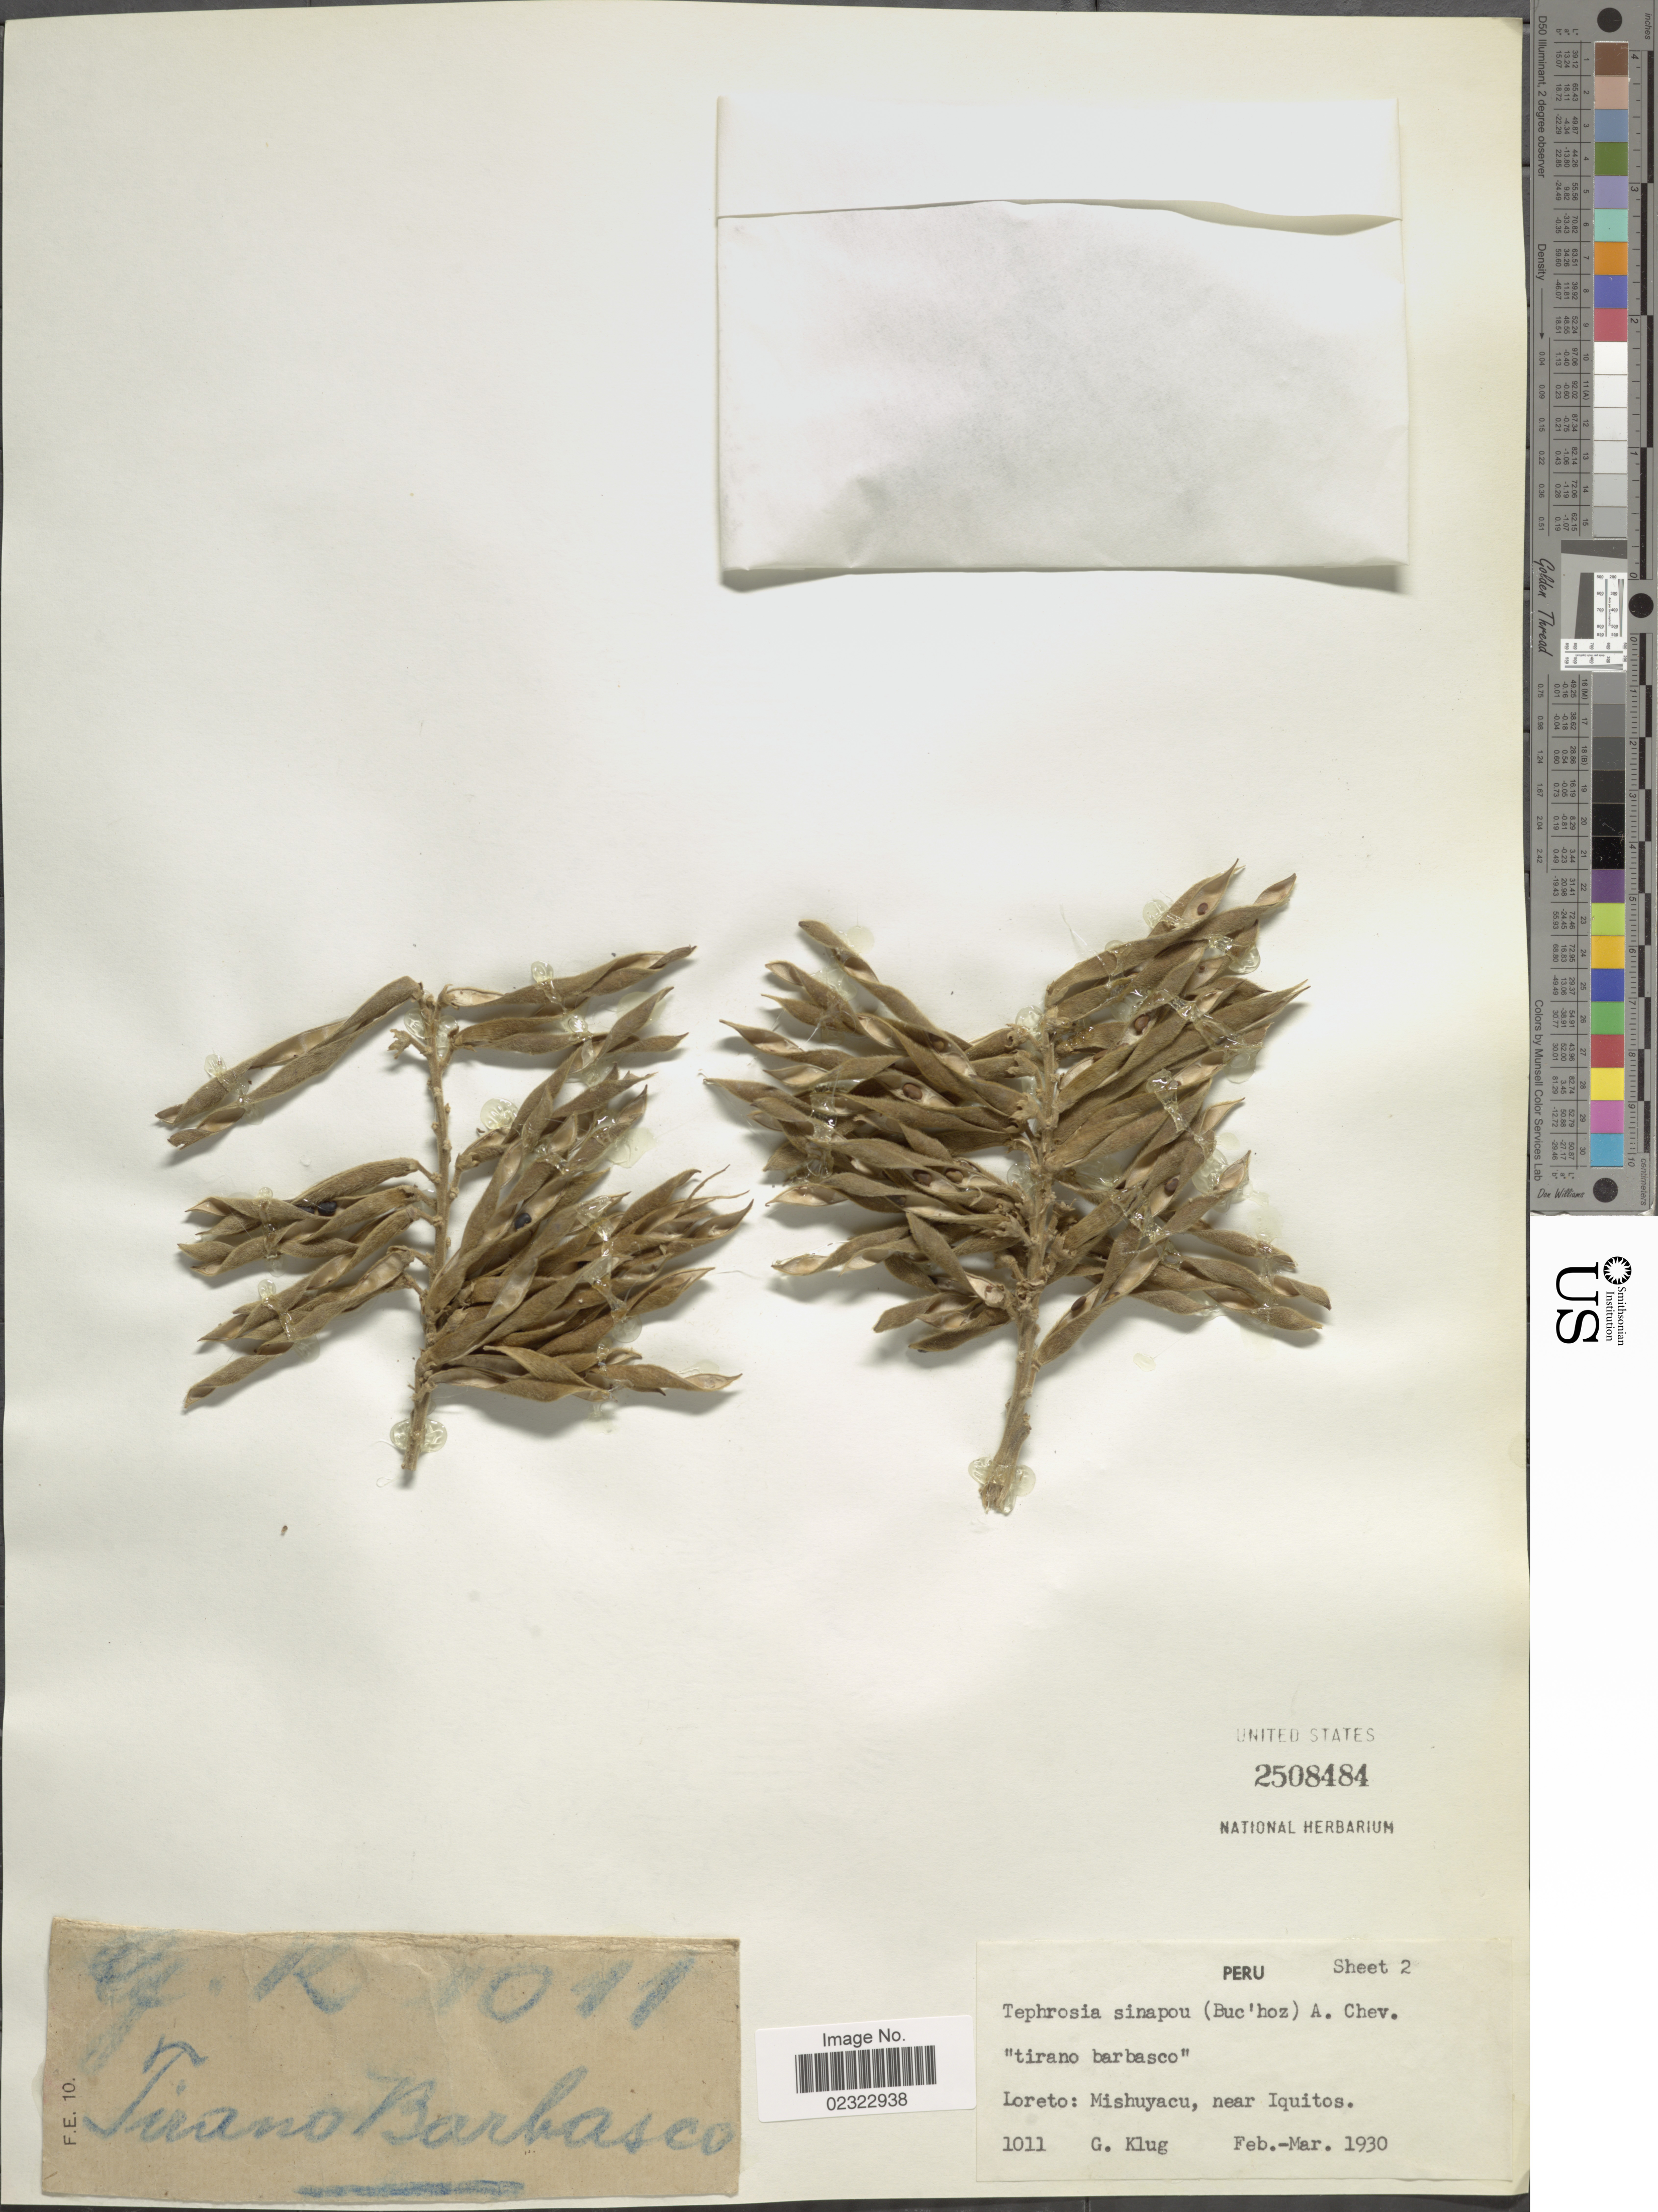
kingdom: Plantae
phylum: Tracheophyta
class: Magnoliopsida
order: Fabales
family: Fabaceae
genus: Tephrosia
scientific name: Tephrosia sinapou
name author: (Buc'hoz) A. Chev.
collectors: G. Klug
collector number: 1011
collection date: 1930-02/1930-03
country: Peru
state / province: Loreto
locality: Loreto: Mishuyacu, near Iquitos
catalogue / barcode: US 2508484